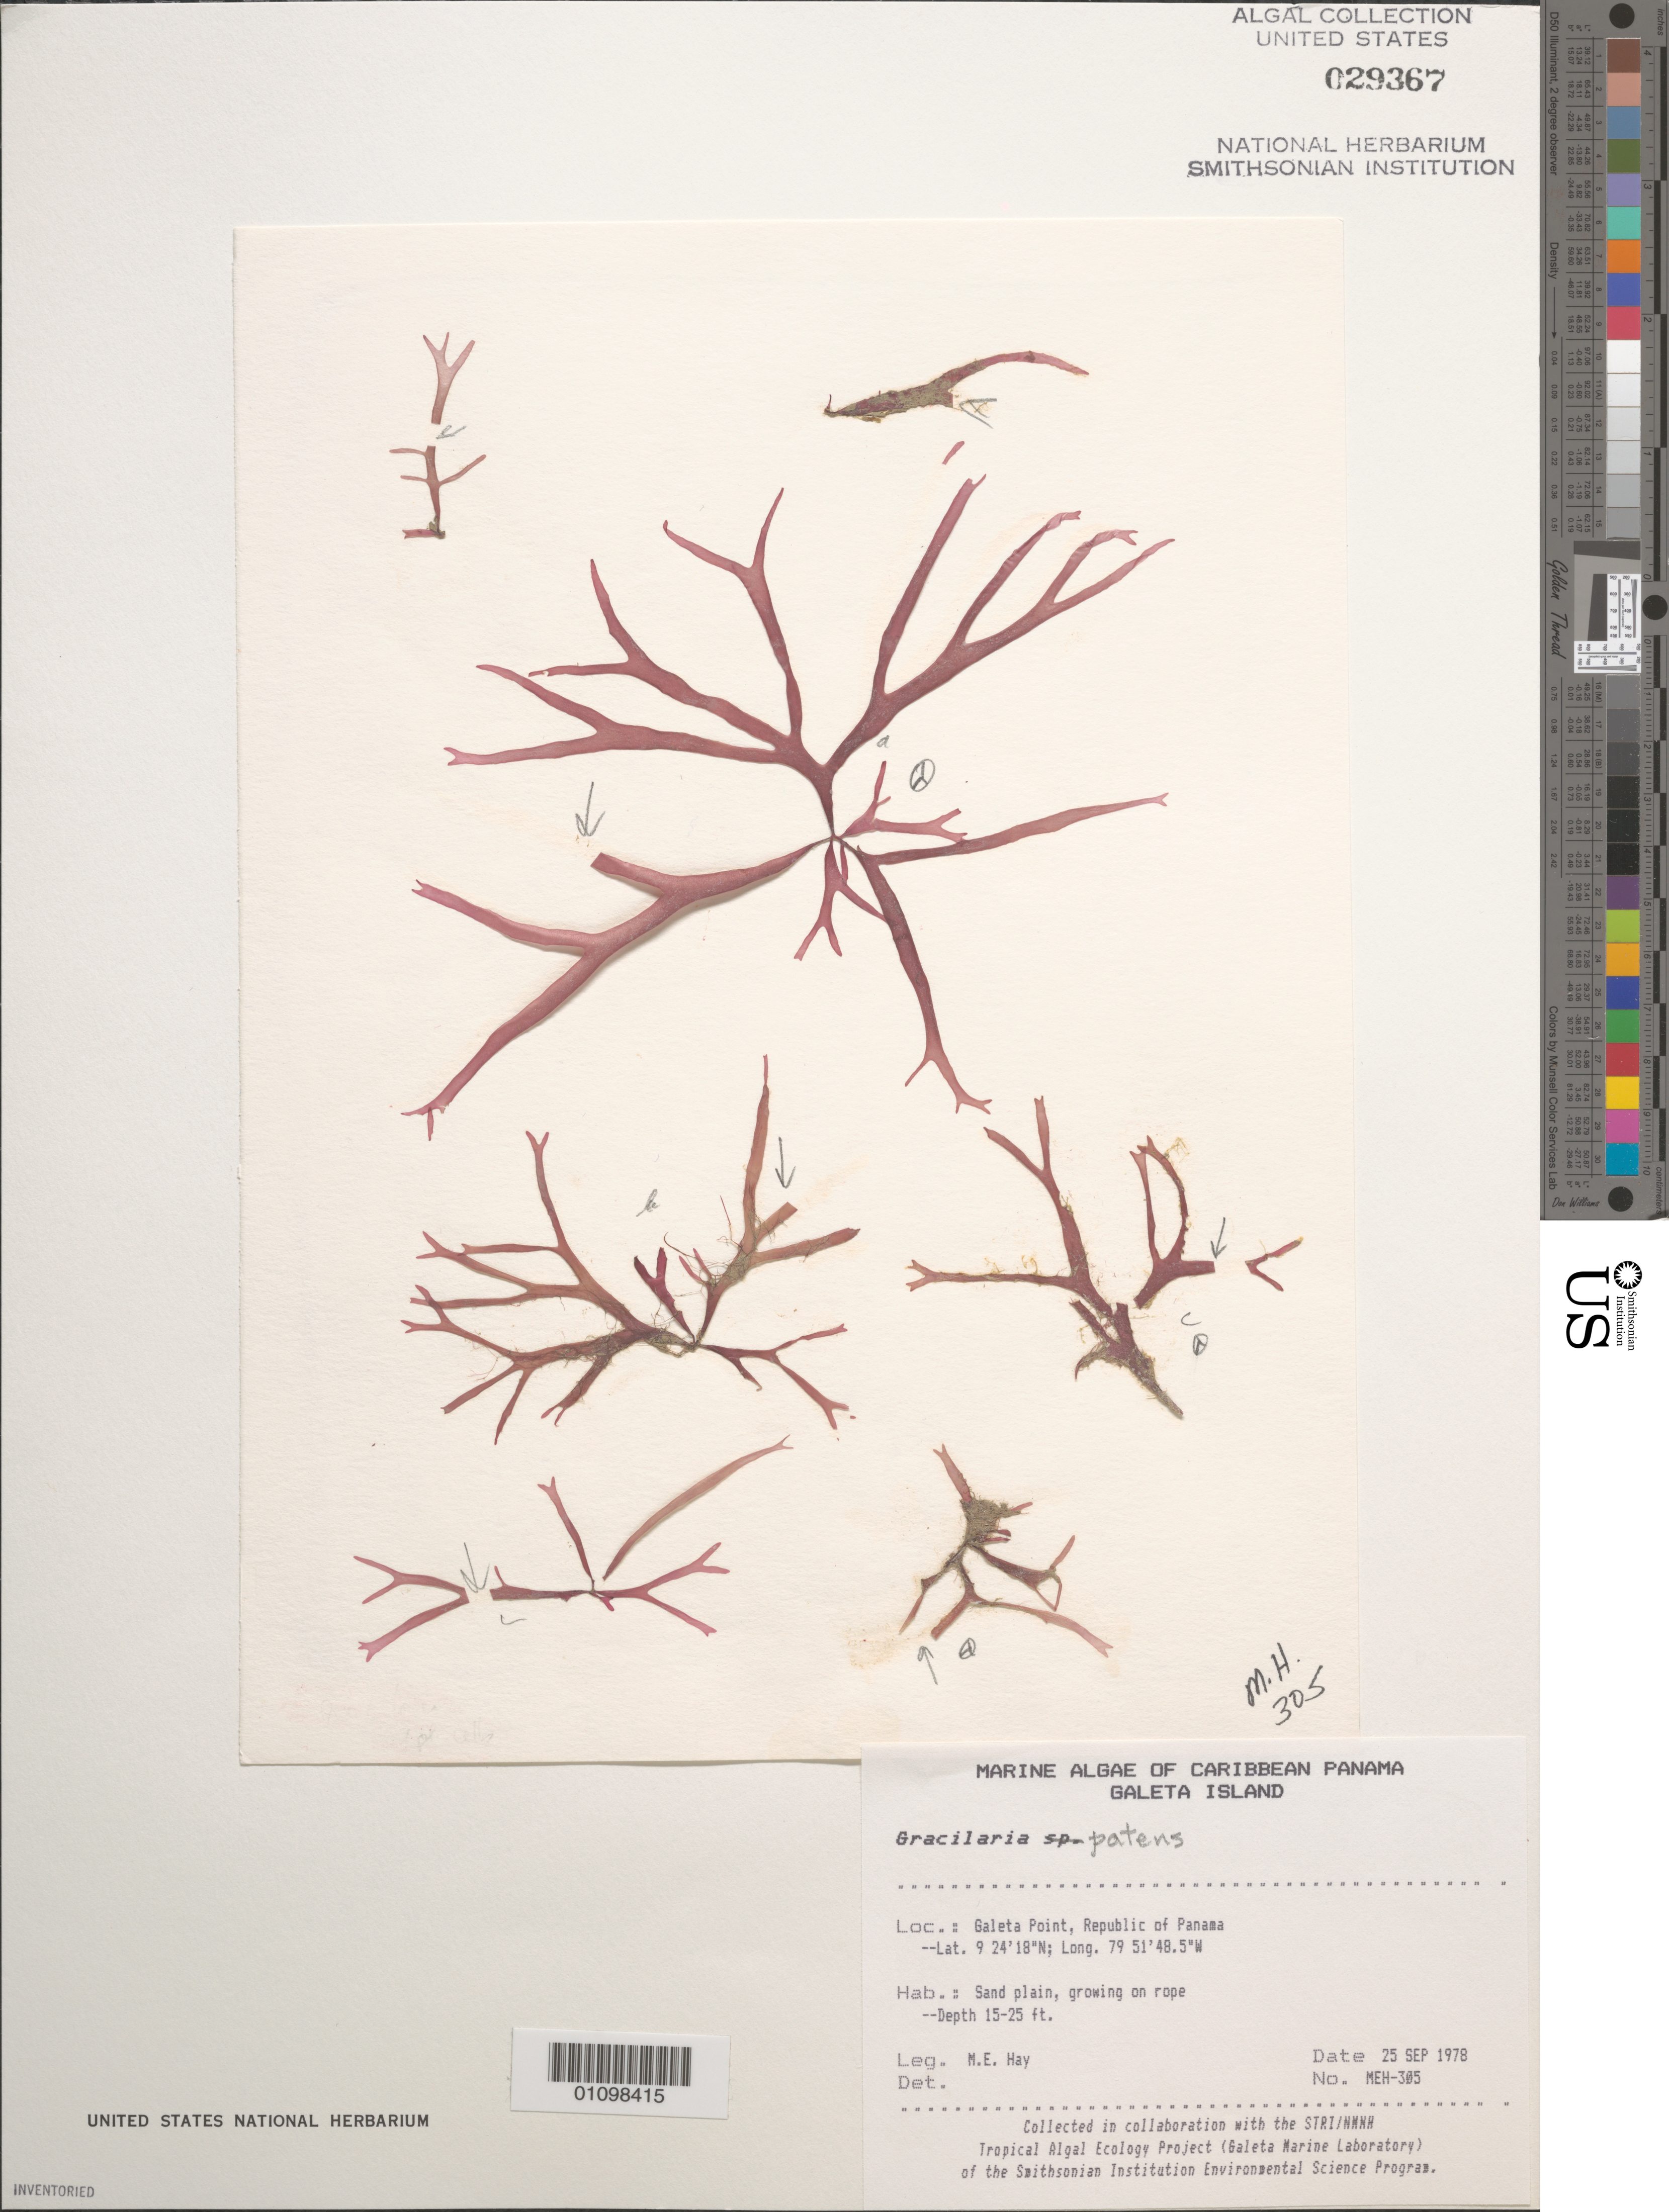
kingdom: Plantae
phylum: Rhodophyta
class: Florideophyceae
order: Gracilariales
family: Gracilariaceae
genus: Gracilaria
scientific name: Gracilaria patens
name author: P. Crouan & H. Crouan in Schramm & Maze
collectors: M. E. Hay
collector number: MEH-305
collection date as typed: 25 Sep 1978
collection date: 1978-09-25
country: Panama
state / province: Colón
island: Galeta Island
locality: Galeta Point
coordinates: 9 24' 18" N, 79 51' 48.5" W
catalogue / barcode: US 29367